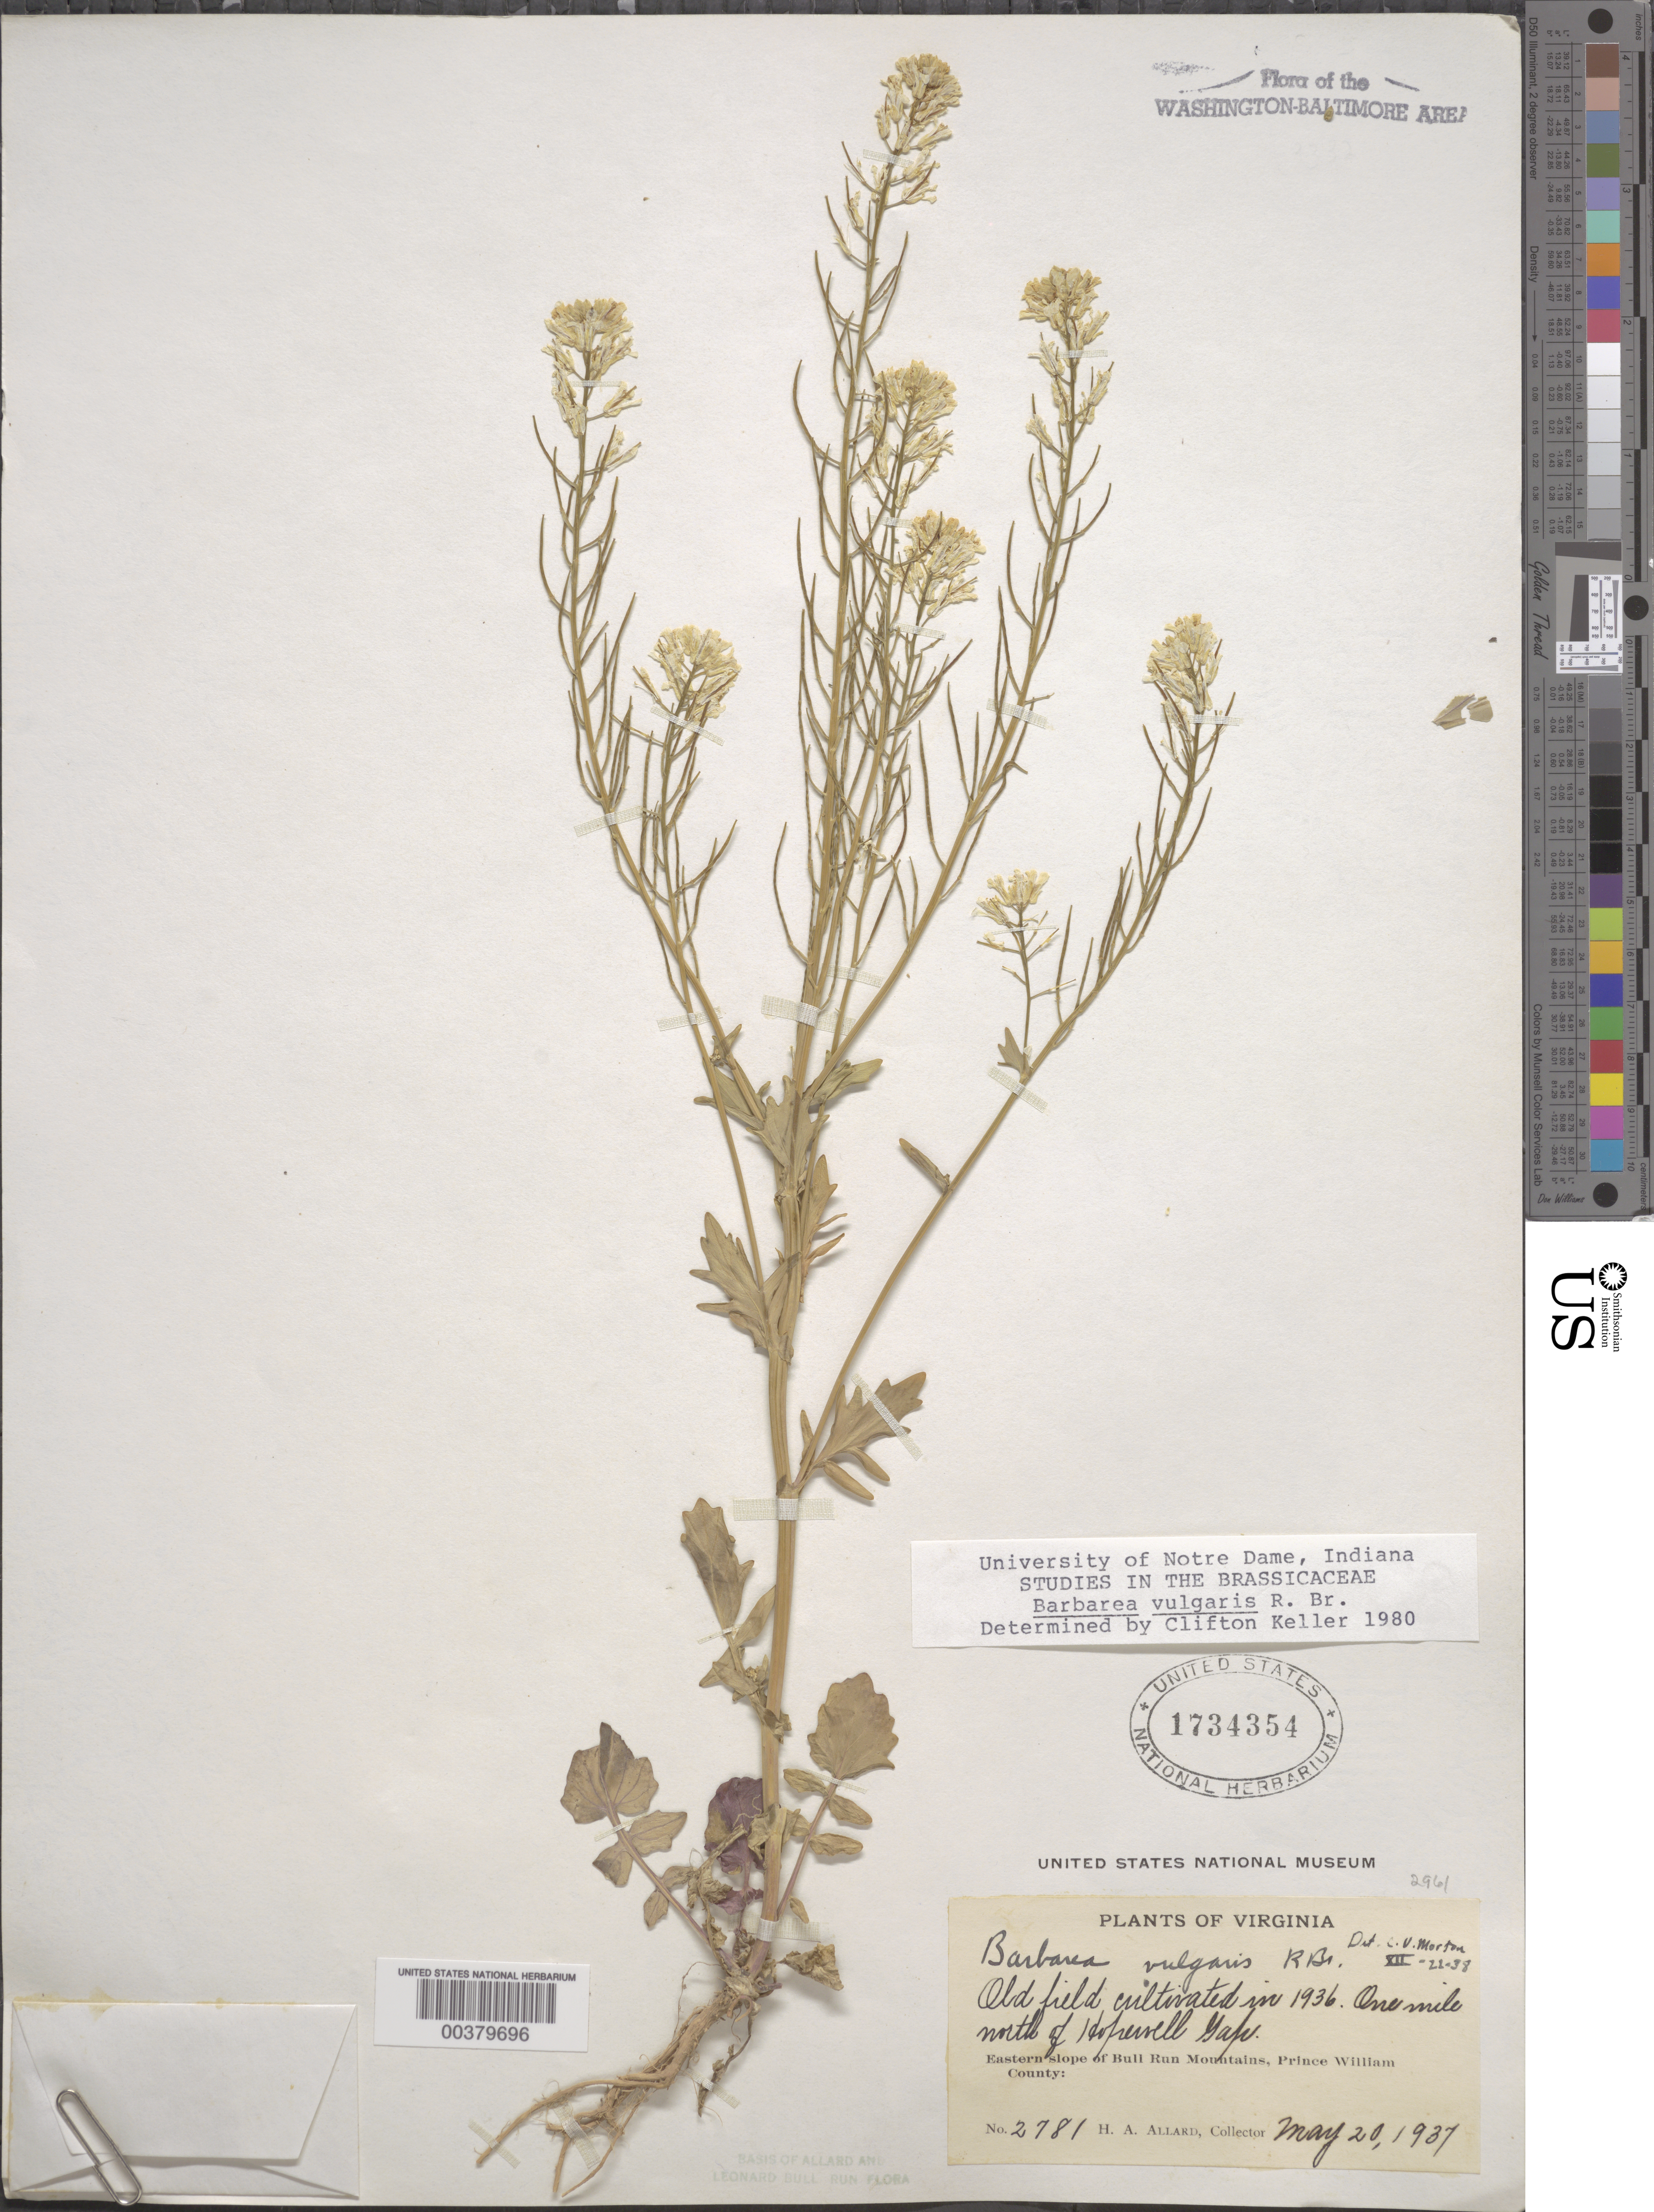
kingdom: Plantae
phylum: Tracheophyta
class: Magnoliopsida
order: Brassicales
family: Brassicaceae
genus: Barbarea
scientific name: Barbarea vulgaris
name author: W.T. Aiton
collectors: H. A. Allard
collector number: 2781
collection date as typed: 20 May 1937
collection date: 1937-05-20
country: United States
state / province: Virginia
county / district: Fauquier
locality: North of Hopewell Gap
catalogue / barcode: US 1734354